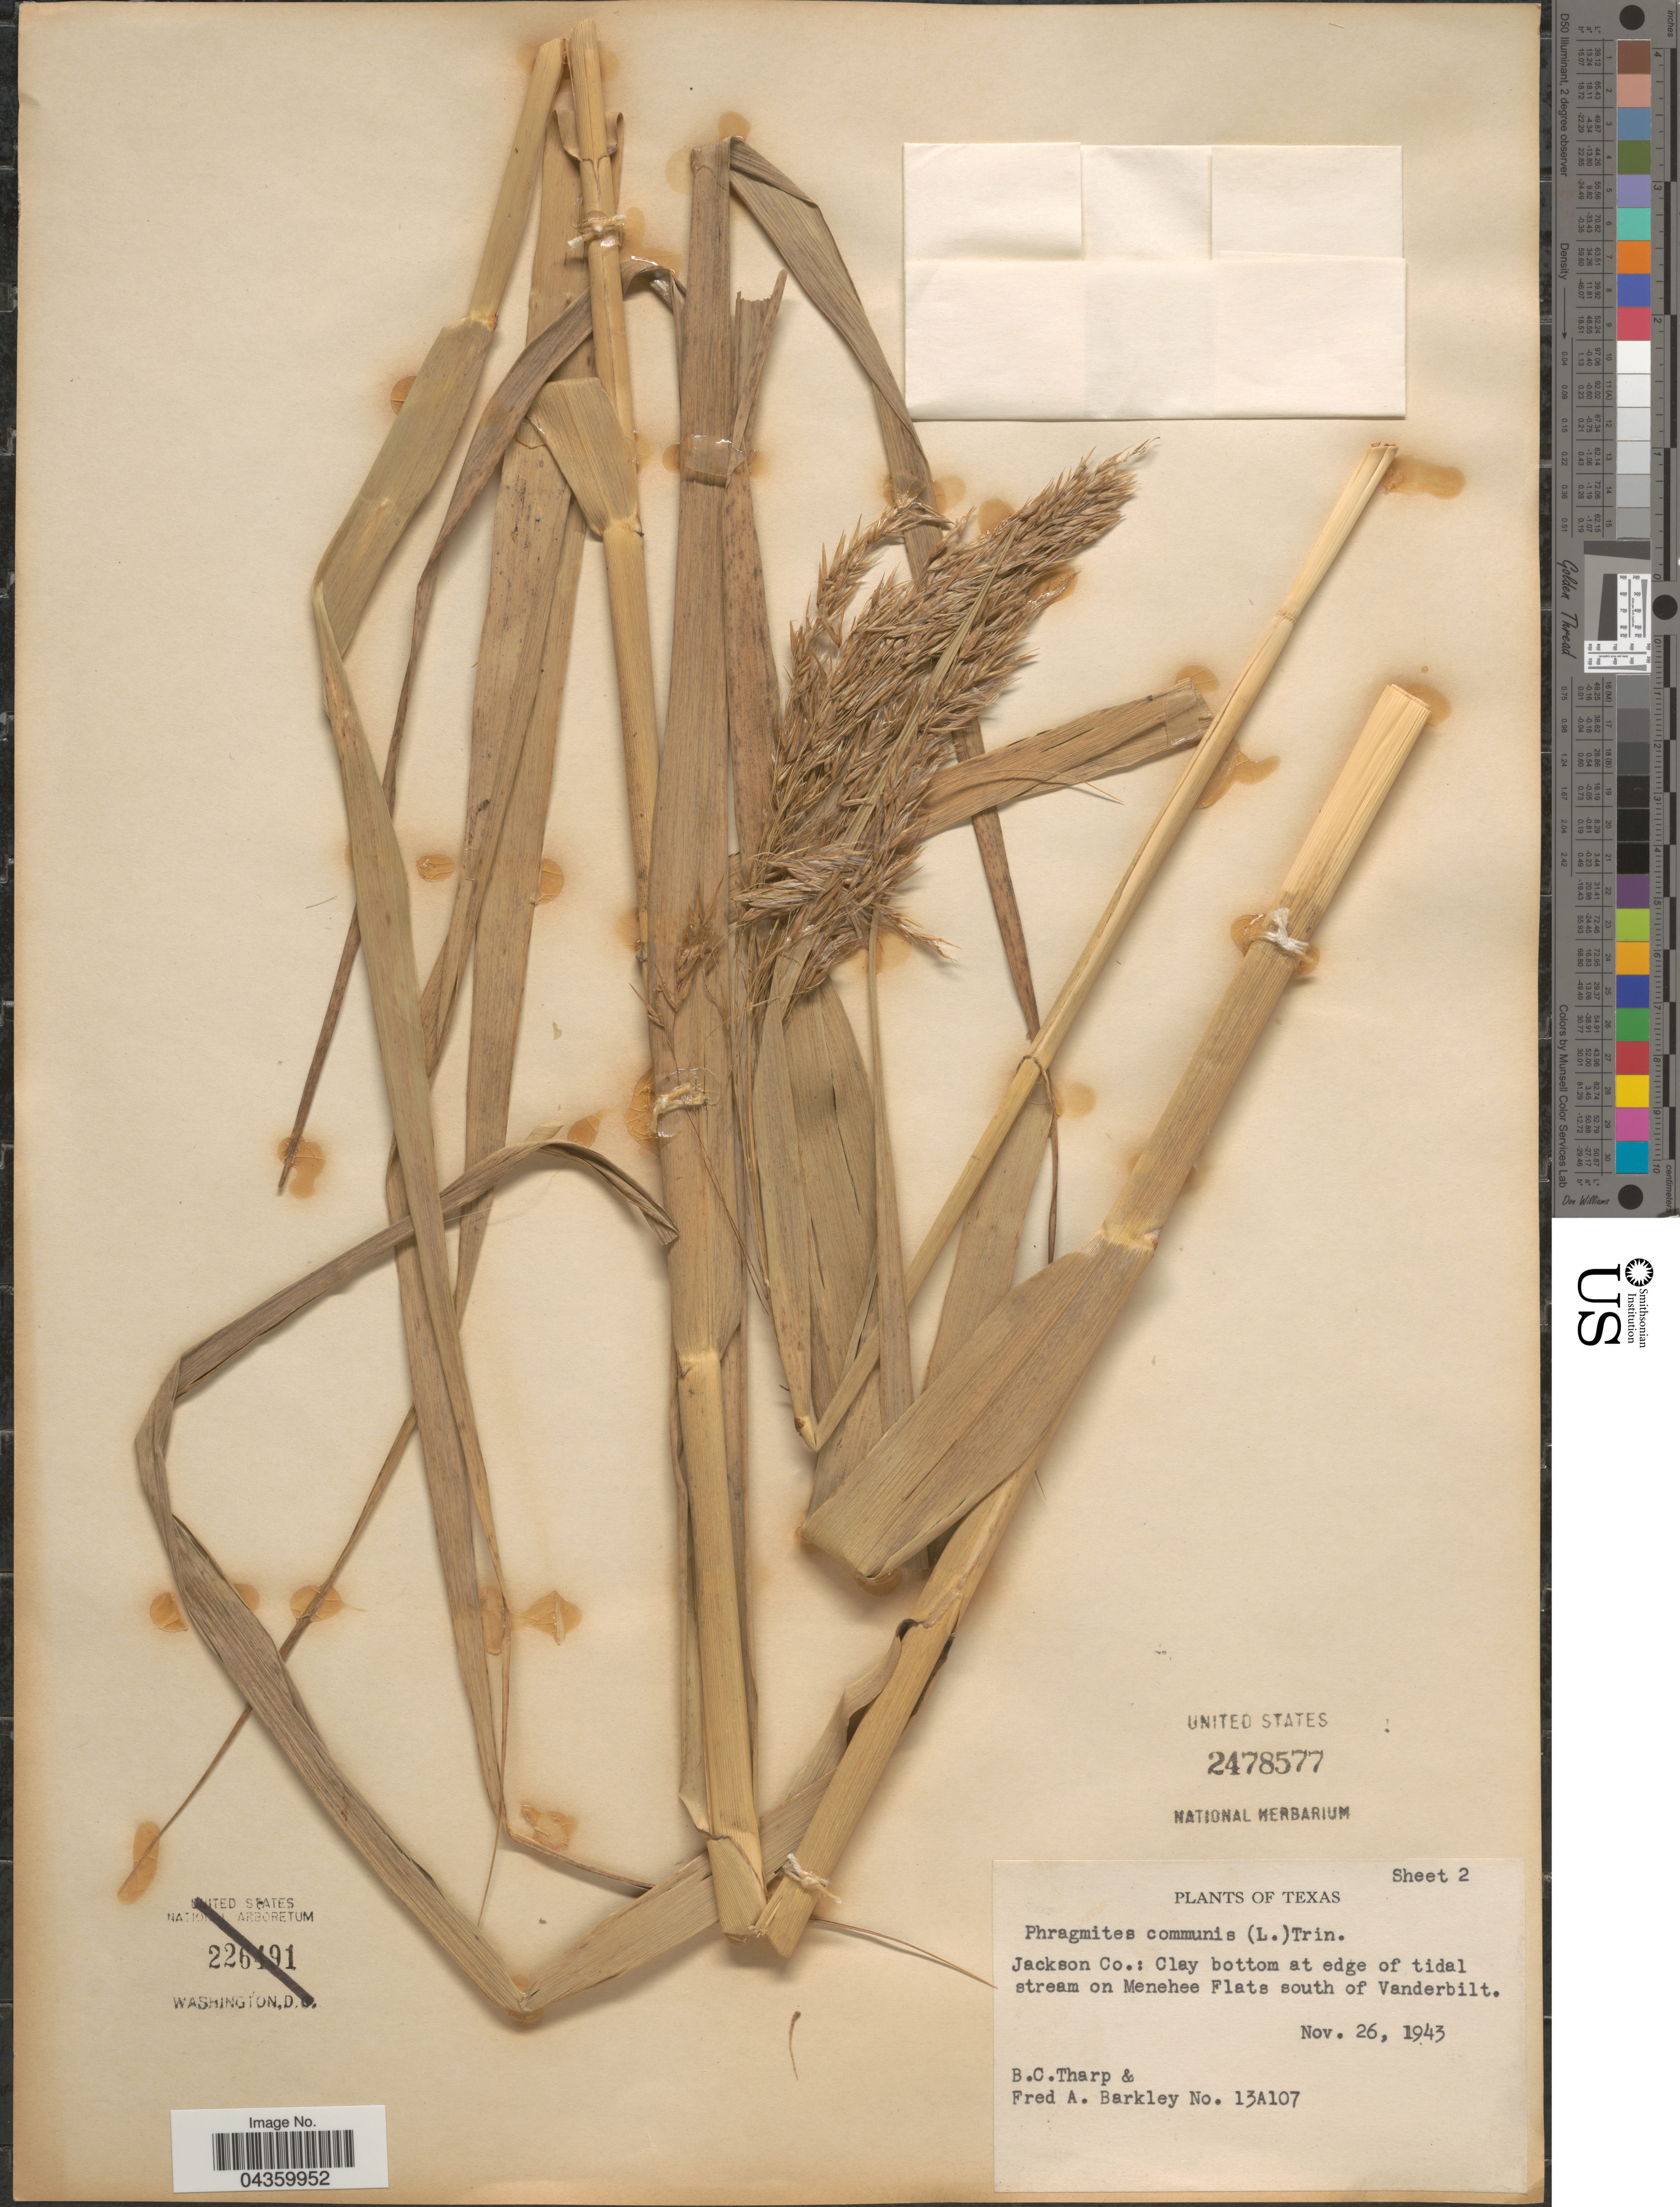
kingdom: Plantae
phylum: Tracheophyta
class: Liliopsida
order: Poales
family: Poaceae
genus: Phragmites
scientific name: Phragmites australis subsp. berlandieri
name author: (E. Fourn.) Saltonstall & Hauber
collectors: B. C. Tharp & F. A. Barkley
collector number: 13A107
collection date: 1943-11-26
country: United States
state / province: Texas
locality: Jackson Co.: Clay bottom at edge of tidal stream on Menehee Flats south of Vanderbilt.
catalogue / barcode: US 2478577